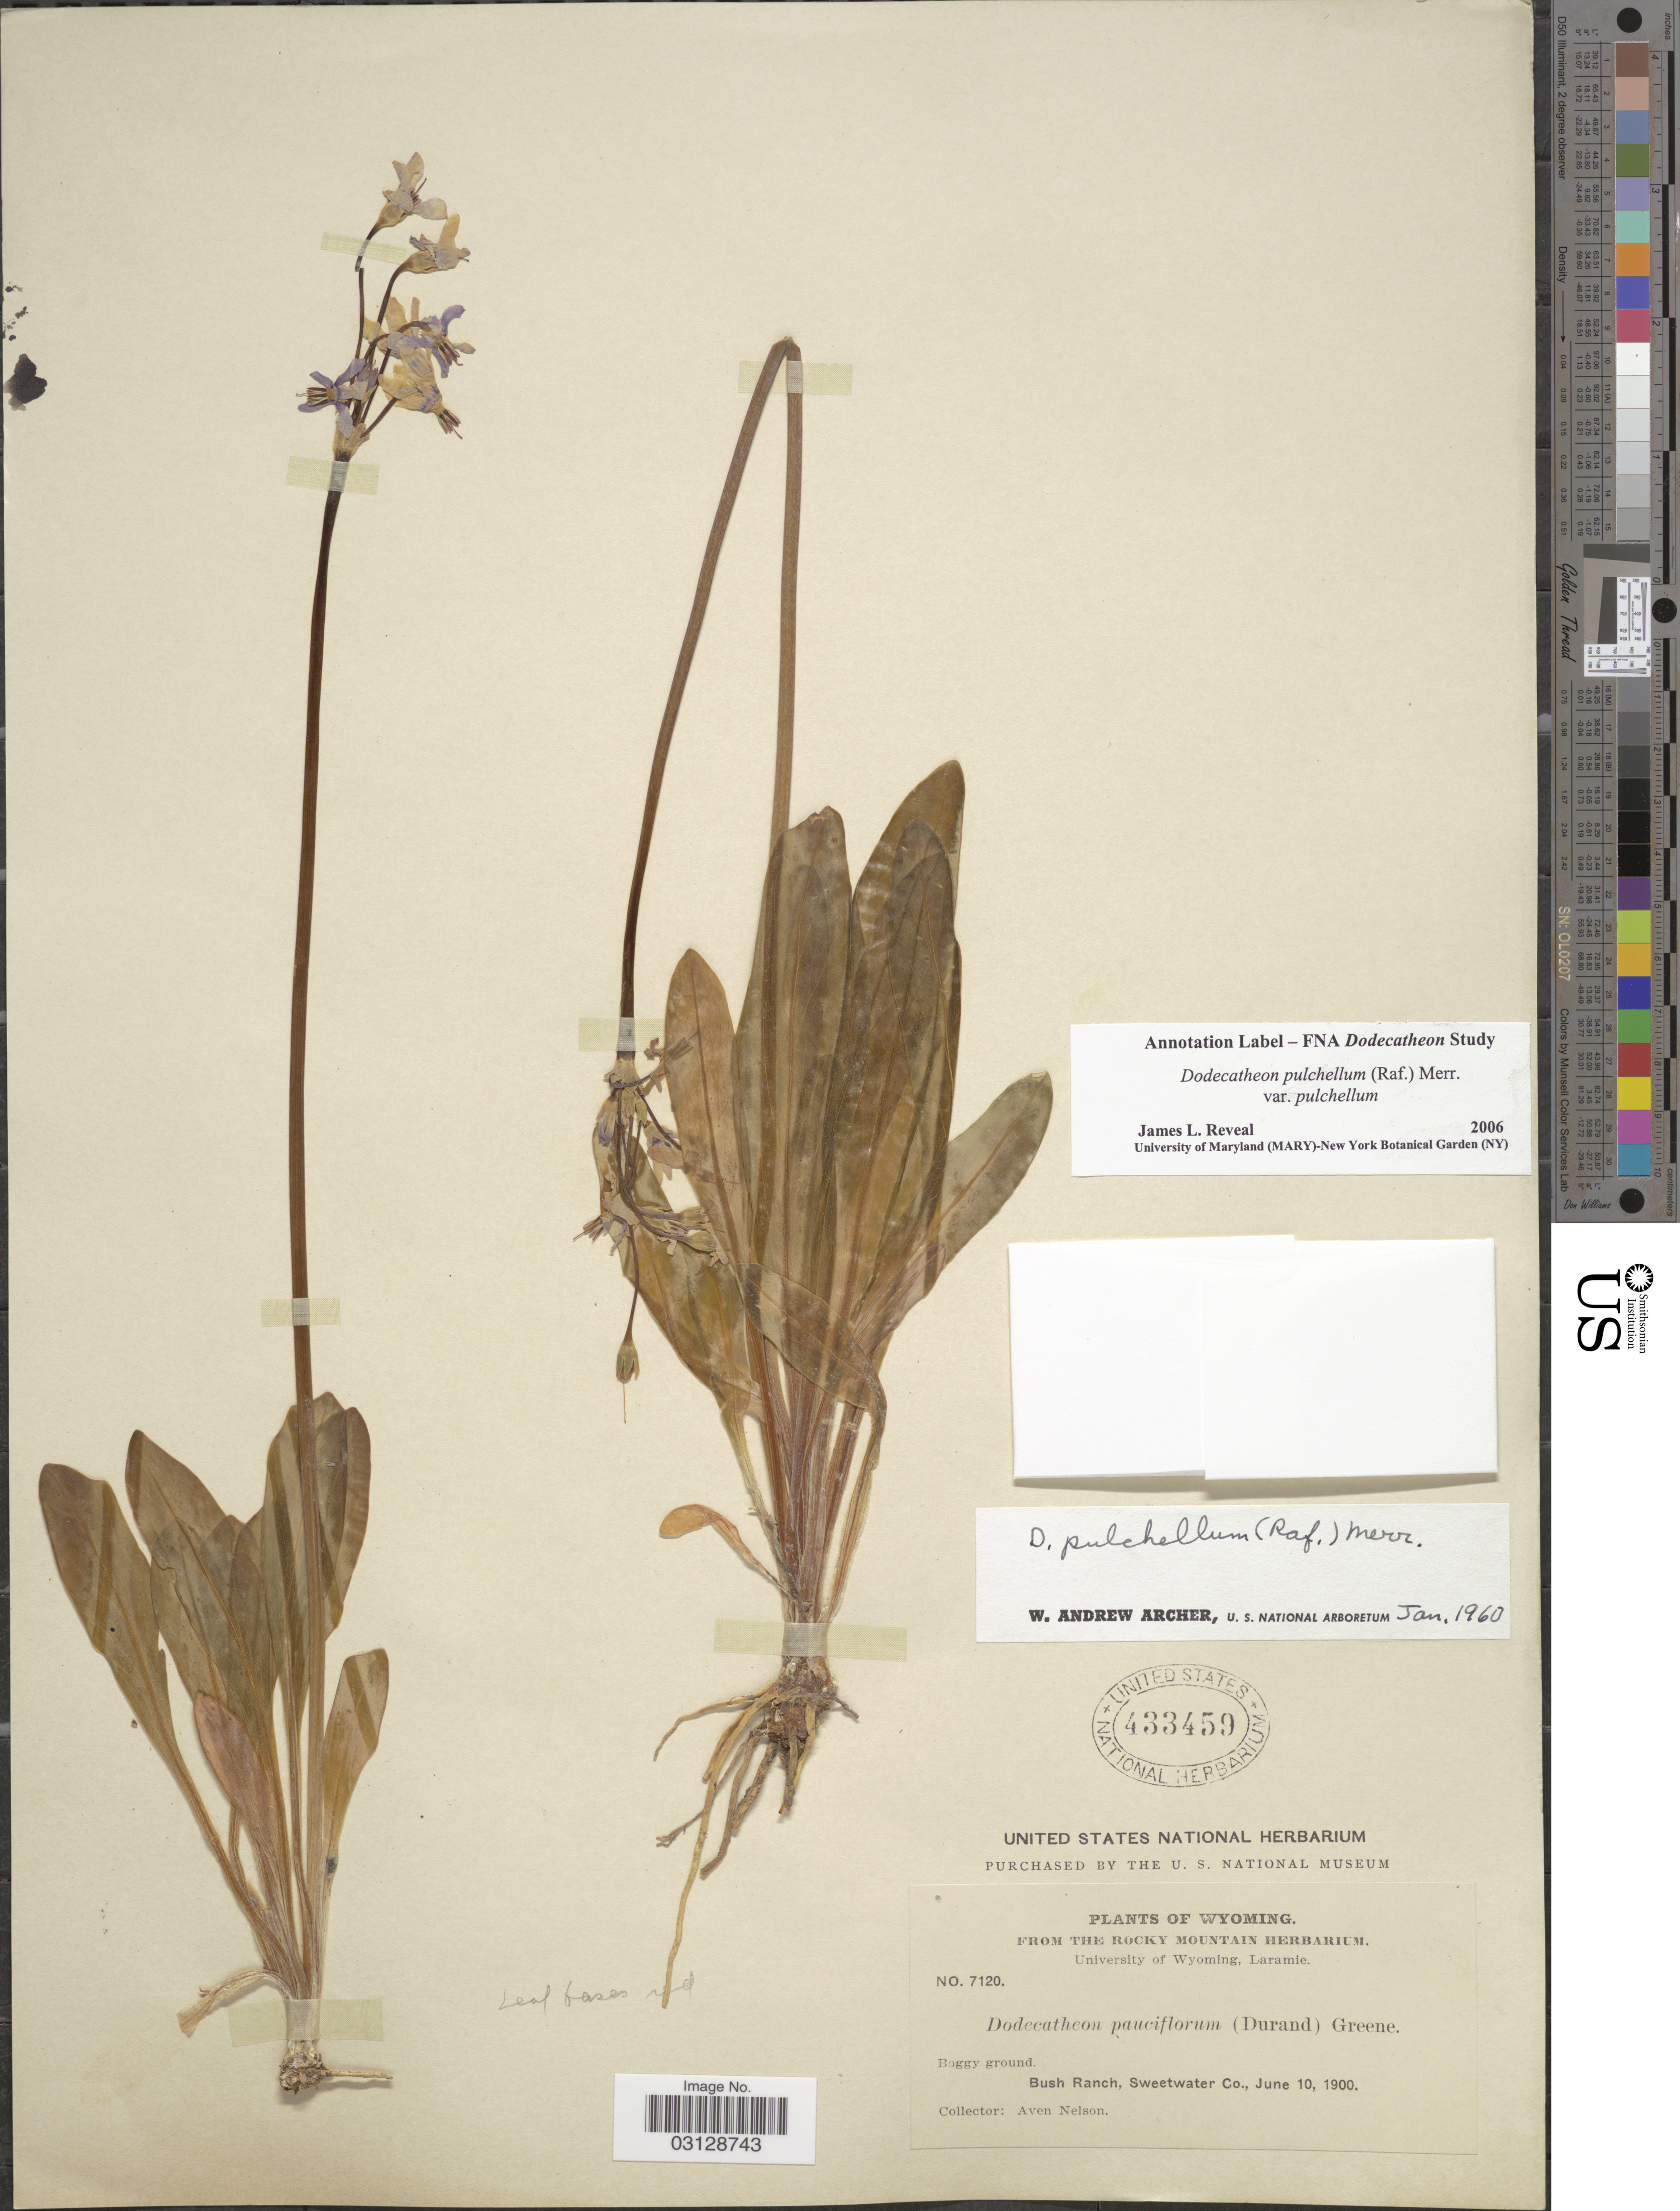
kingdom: Plantae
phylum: Tracheophyta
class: Magnoliopsida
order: Ericales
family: Primulaceae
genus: Dodecatheon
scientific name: Dodecatheon pulchellum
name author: (Raf.) Merr.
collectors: A. Nelson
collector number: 7120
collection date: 1900-06-10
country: United States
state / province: Wyoming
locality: Bush Ranch, Sweetwater Co.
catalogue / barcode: US 433459